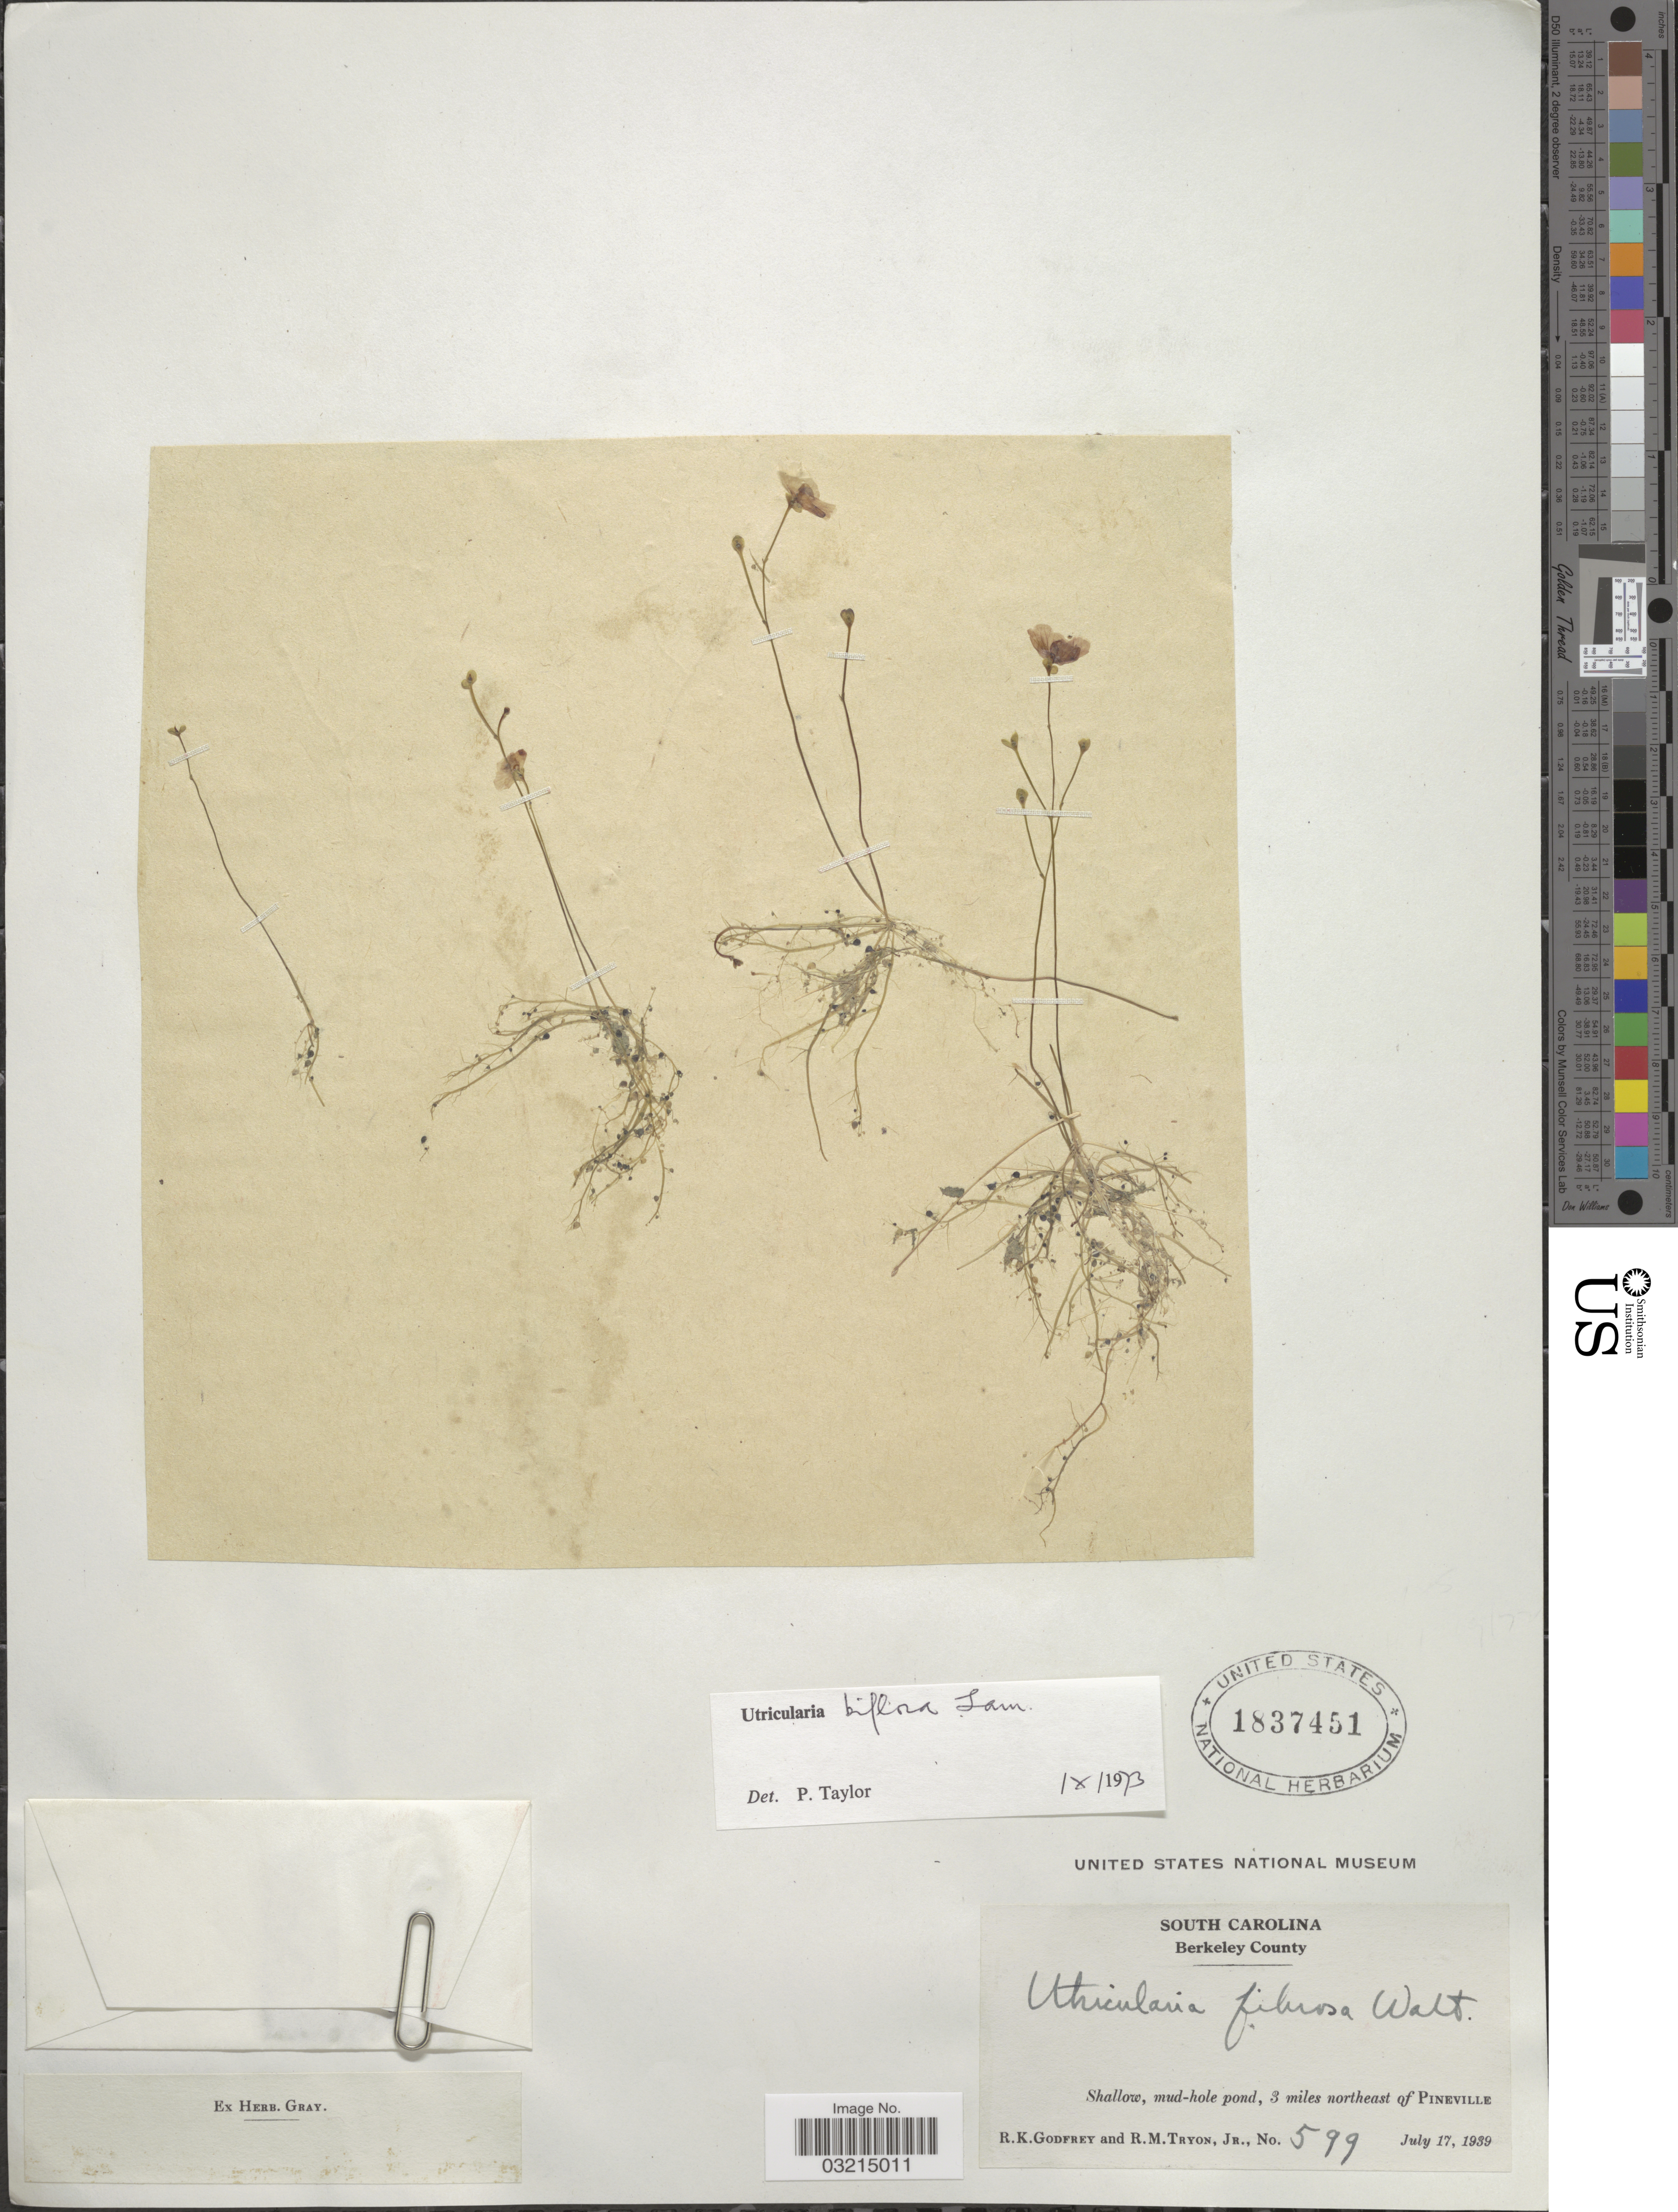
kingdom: Plantae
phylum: Tracheophyta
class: Magnoliopsida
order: Lamiales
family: Lentibulariaceae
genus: Utricularia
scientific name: Utricularia biflora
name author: Lam.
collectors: R. K. Godfrey & R. Tryon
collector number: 599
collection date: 1939-07-17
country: United States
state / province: South Carolina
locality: Berkeley County. Shallow, mud-hole pond, 3 miles northeast of Pineville.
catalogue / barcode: US 1837451